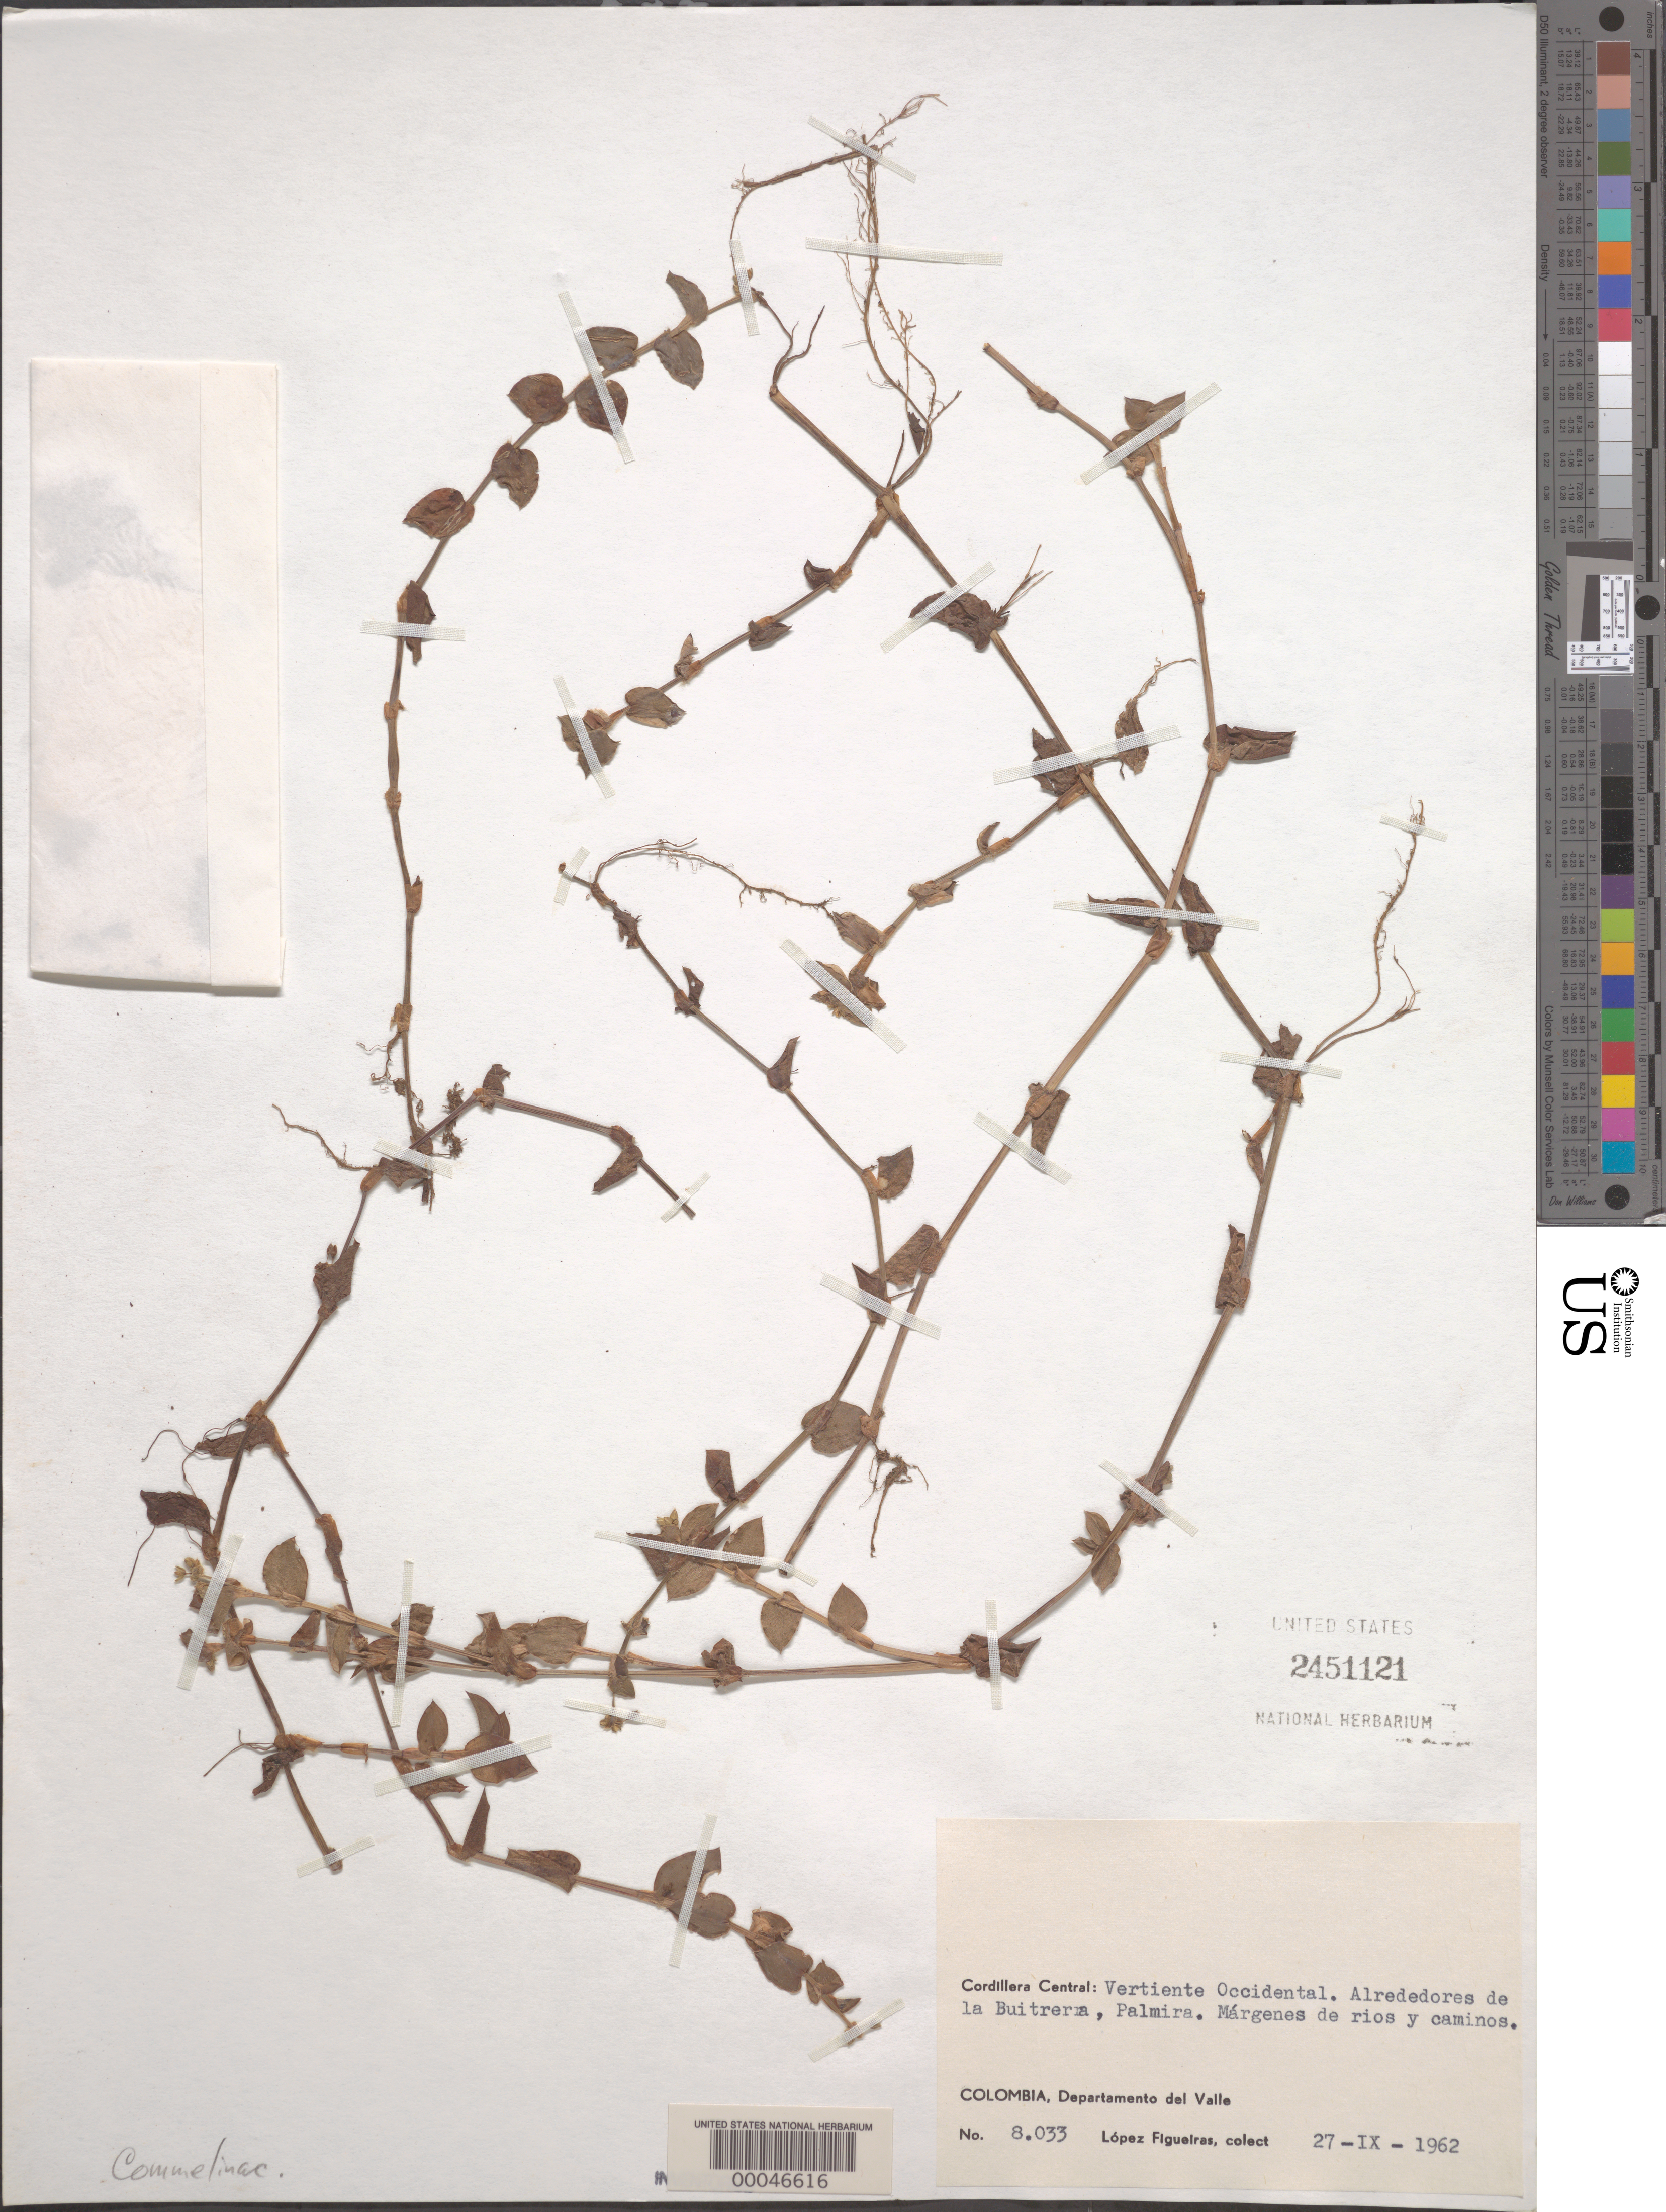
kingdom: Plantae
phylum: Tracheophyta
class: Liliopsida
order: Commelinales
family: Commelinaceae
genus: Callisia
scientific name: Callisia sp.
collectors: M. López Figueiras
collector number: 8033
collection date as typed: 27 Sep 1962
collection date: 1962-09-27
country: Colombia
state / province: Valle del Cauca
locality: Palmira, Vertiente Occidental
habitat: Riverbank and roadside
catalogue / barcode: US 2451121